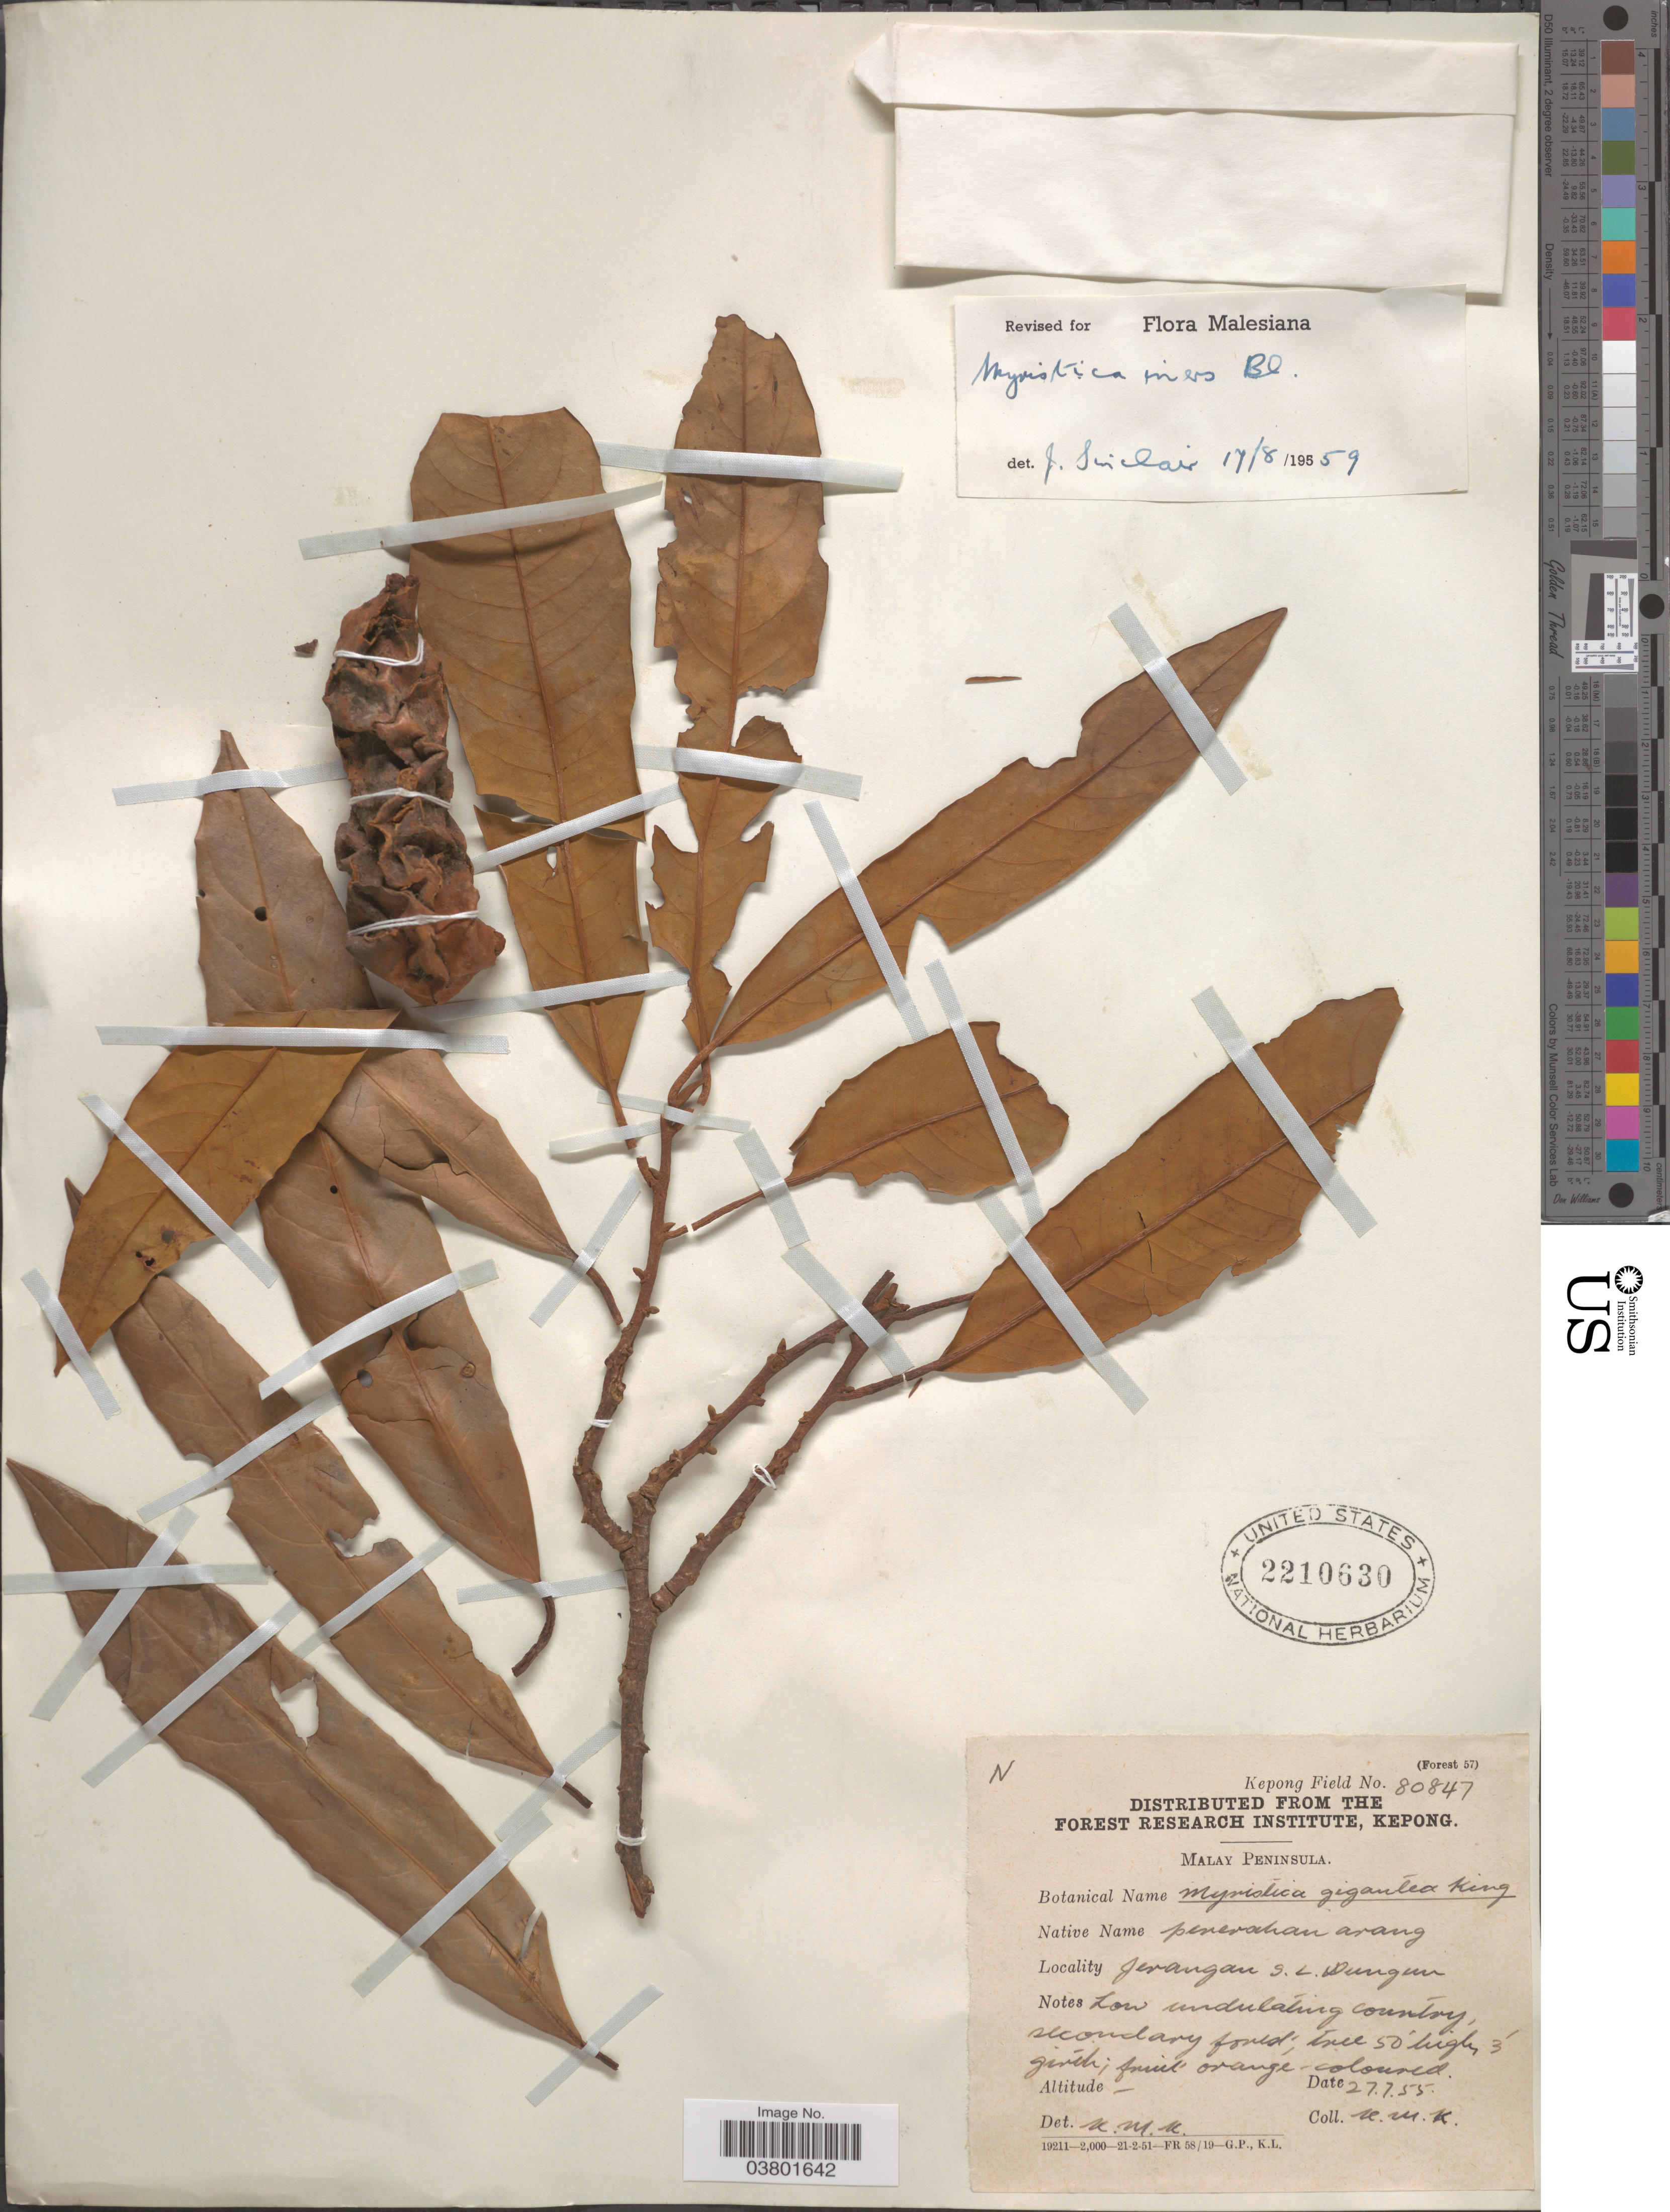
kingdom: Plantae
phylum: Tracheophyta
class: Magnoliopsida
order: Magnoliales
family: Myristicaceae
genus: Myristica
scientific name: Myristica iners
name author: Blume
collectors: N. M. K.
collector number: Kepong Field 80847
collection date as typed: Transcribed d/m/y: 27/7/55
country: Malaysia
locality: Malay Peninsula. Jerangau S.L. Dungun.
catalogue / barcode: US 2210630